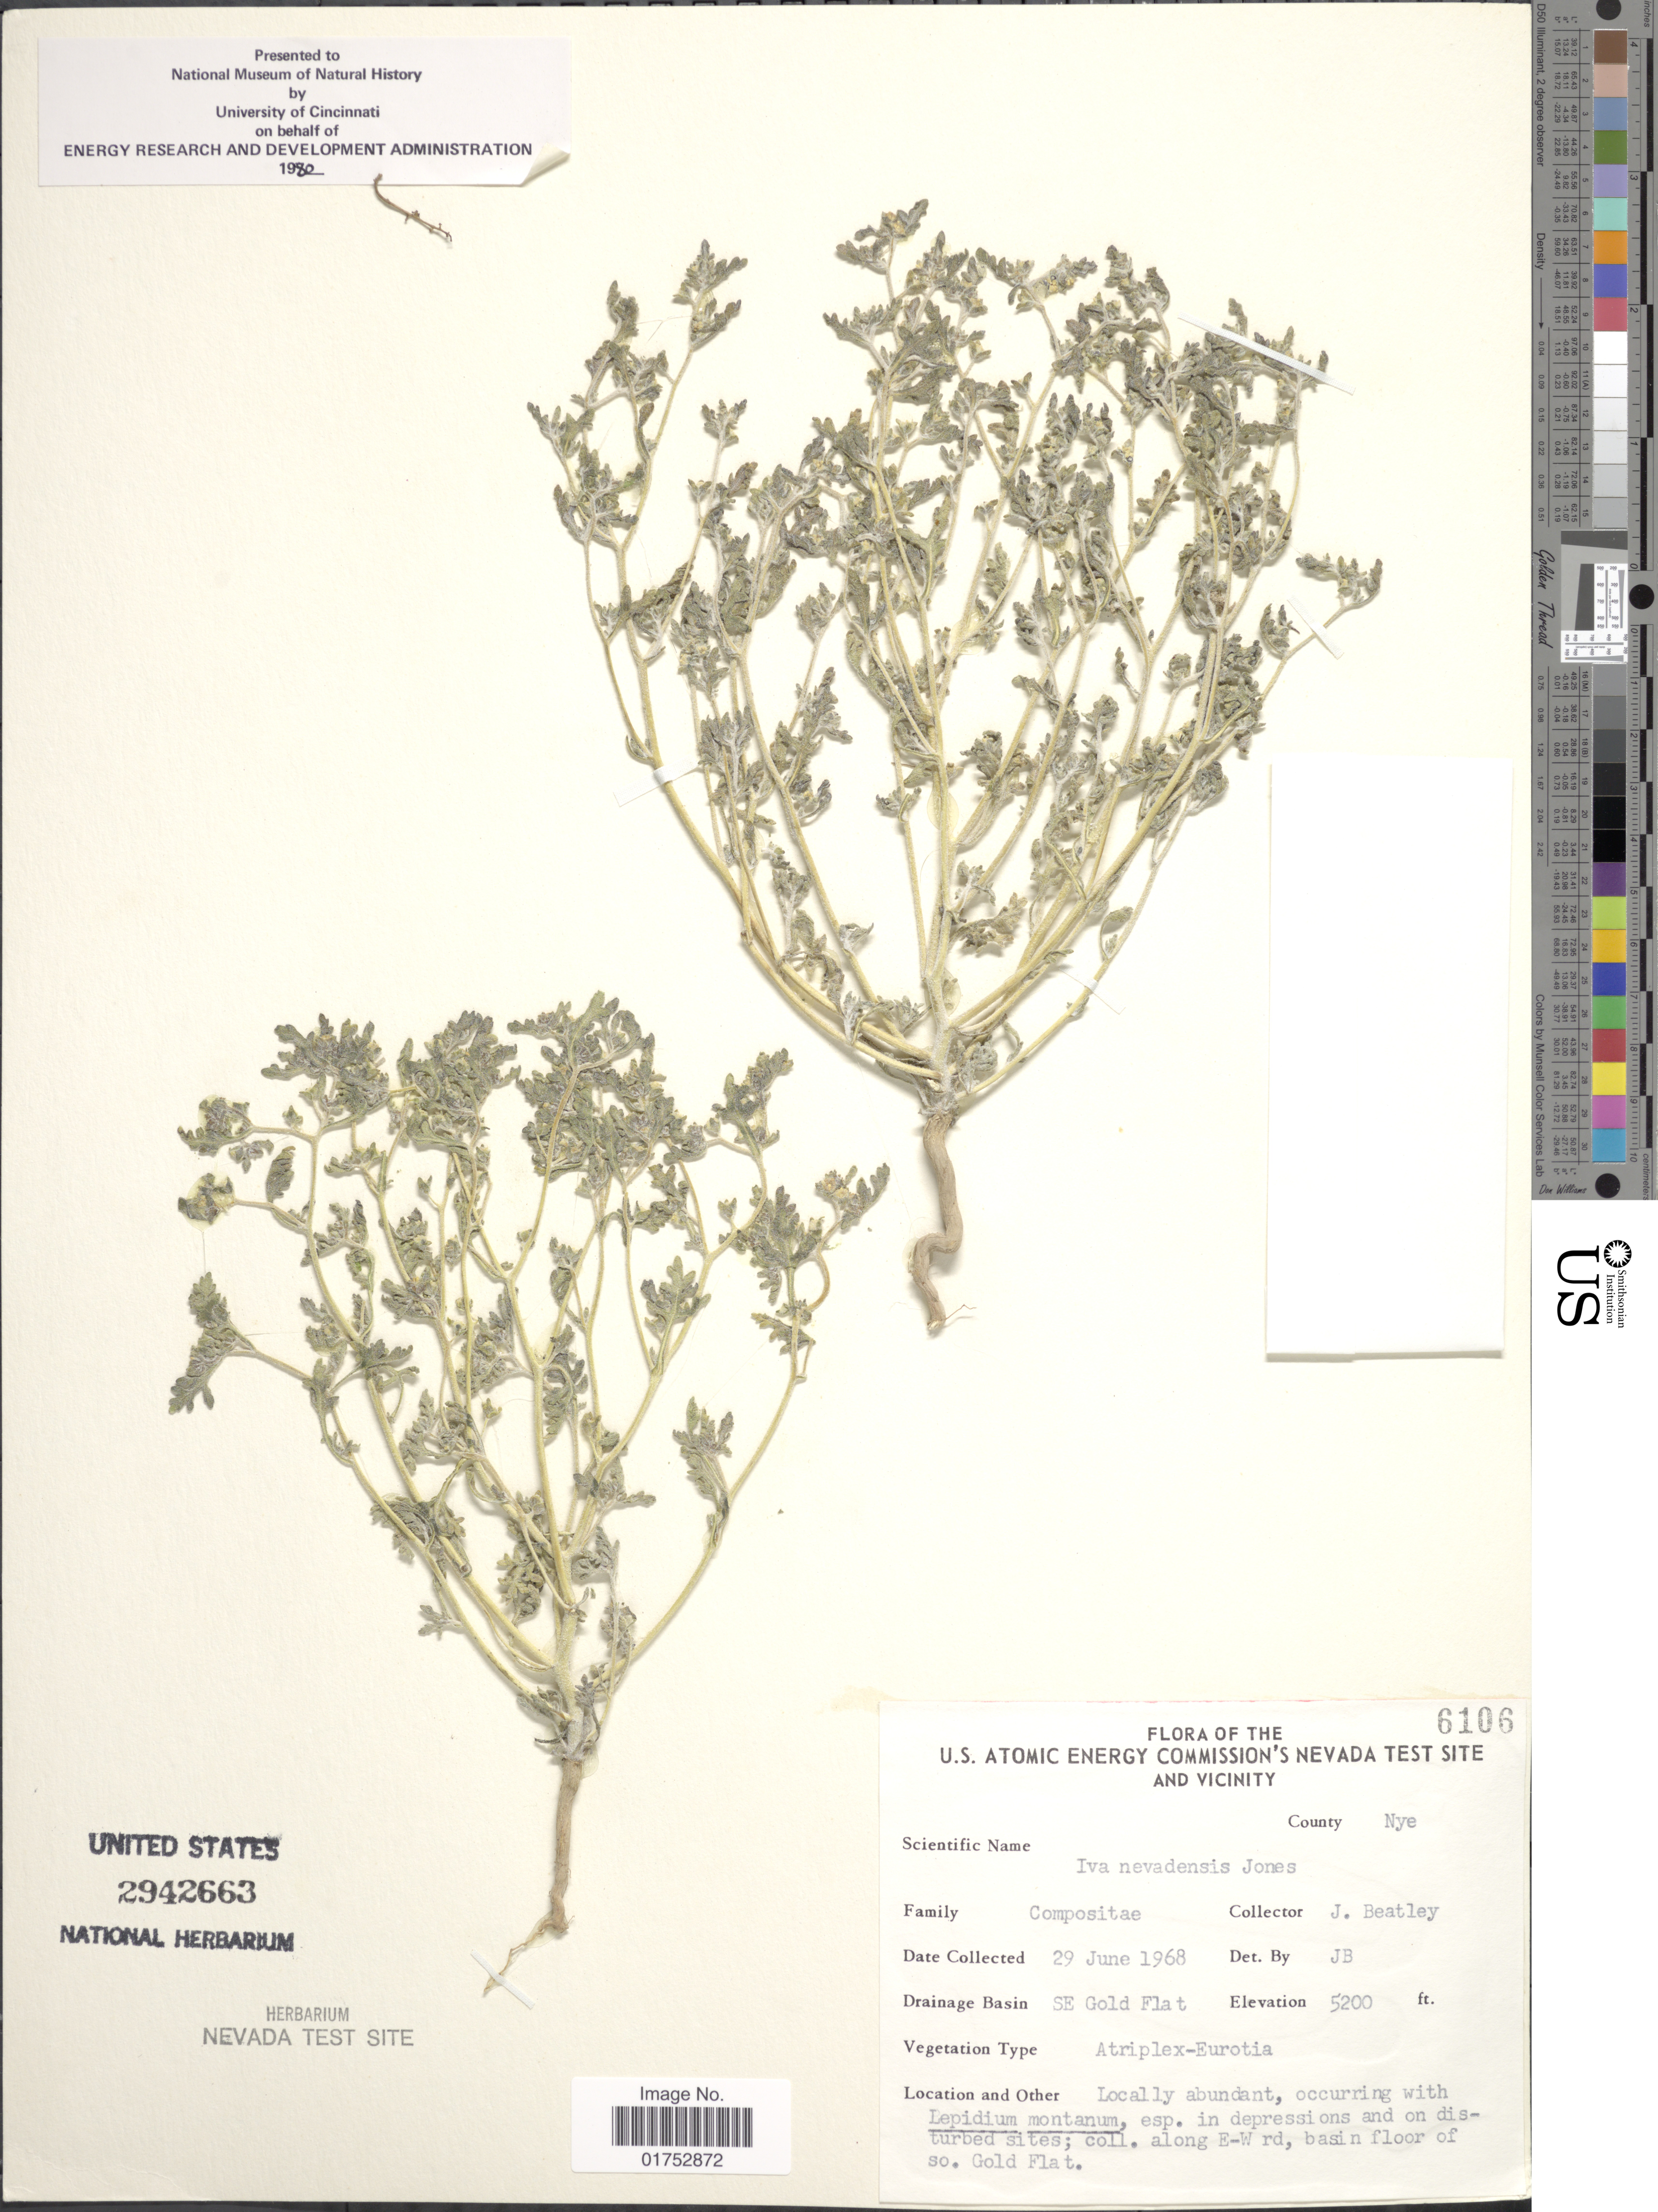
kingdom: Plantae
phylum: Tracheophyta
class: Magnoliopsida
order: Asterales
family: Asteraceae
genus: Iva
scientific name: Iva nevadensis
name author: M.E. Jones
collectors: J. C. Beatley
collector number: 6106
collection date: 1968-06-29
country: United States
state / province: Nevada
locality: U. S. Atomic Energy Commission's Nevada Test Site and Vicinity, County Nye, SE Gold Flat, along E-W rd, basin floor of so. Gold Flat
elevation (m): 1585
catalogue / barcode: US 2942663